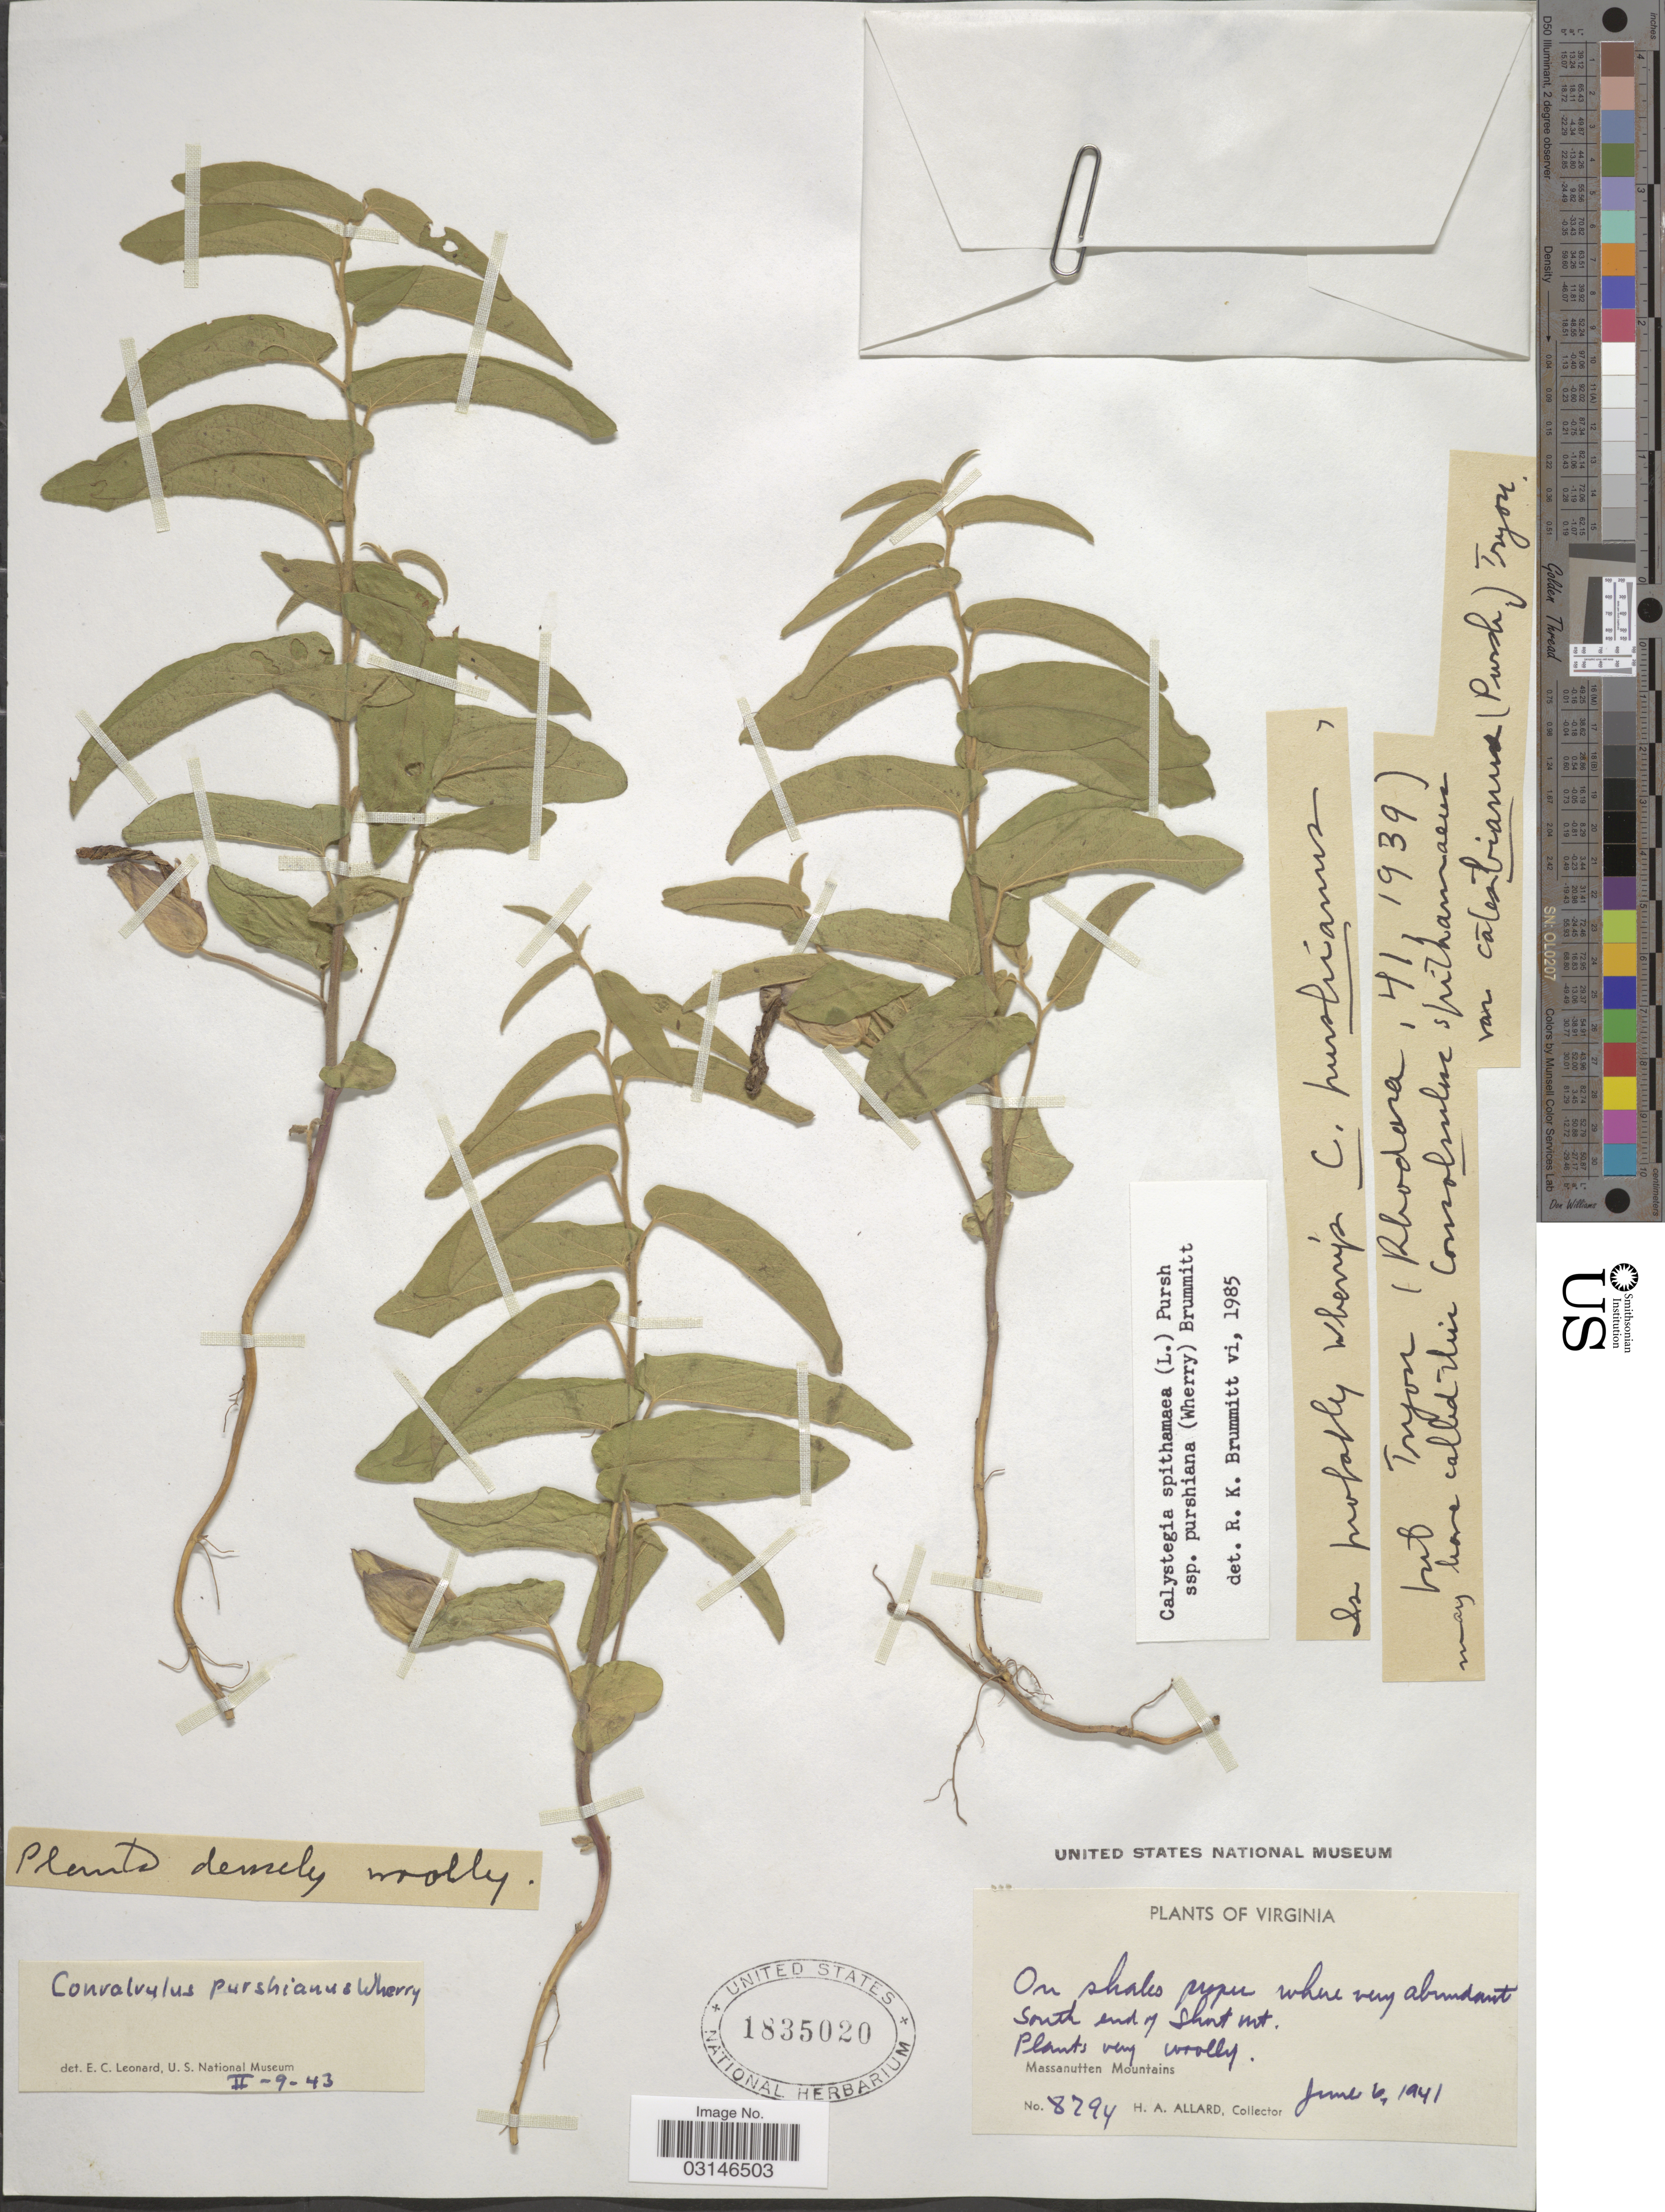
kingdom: Plantae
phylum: Tracheophyta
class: Magnoliopsida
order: Solanales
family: Convolvulaceae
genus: Calystegia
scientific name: Calystegia spithamaea subsp. purshiana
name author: (Wherry) Brummitt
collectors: H. A. Allard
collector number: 8794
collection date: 1941-06-06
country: United States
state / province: Virginia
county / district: Shenandoah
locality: South end of Short Mt., Massanutten Mountains.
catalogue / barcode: US 1835020